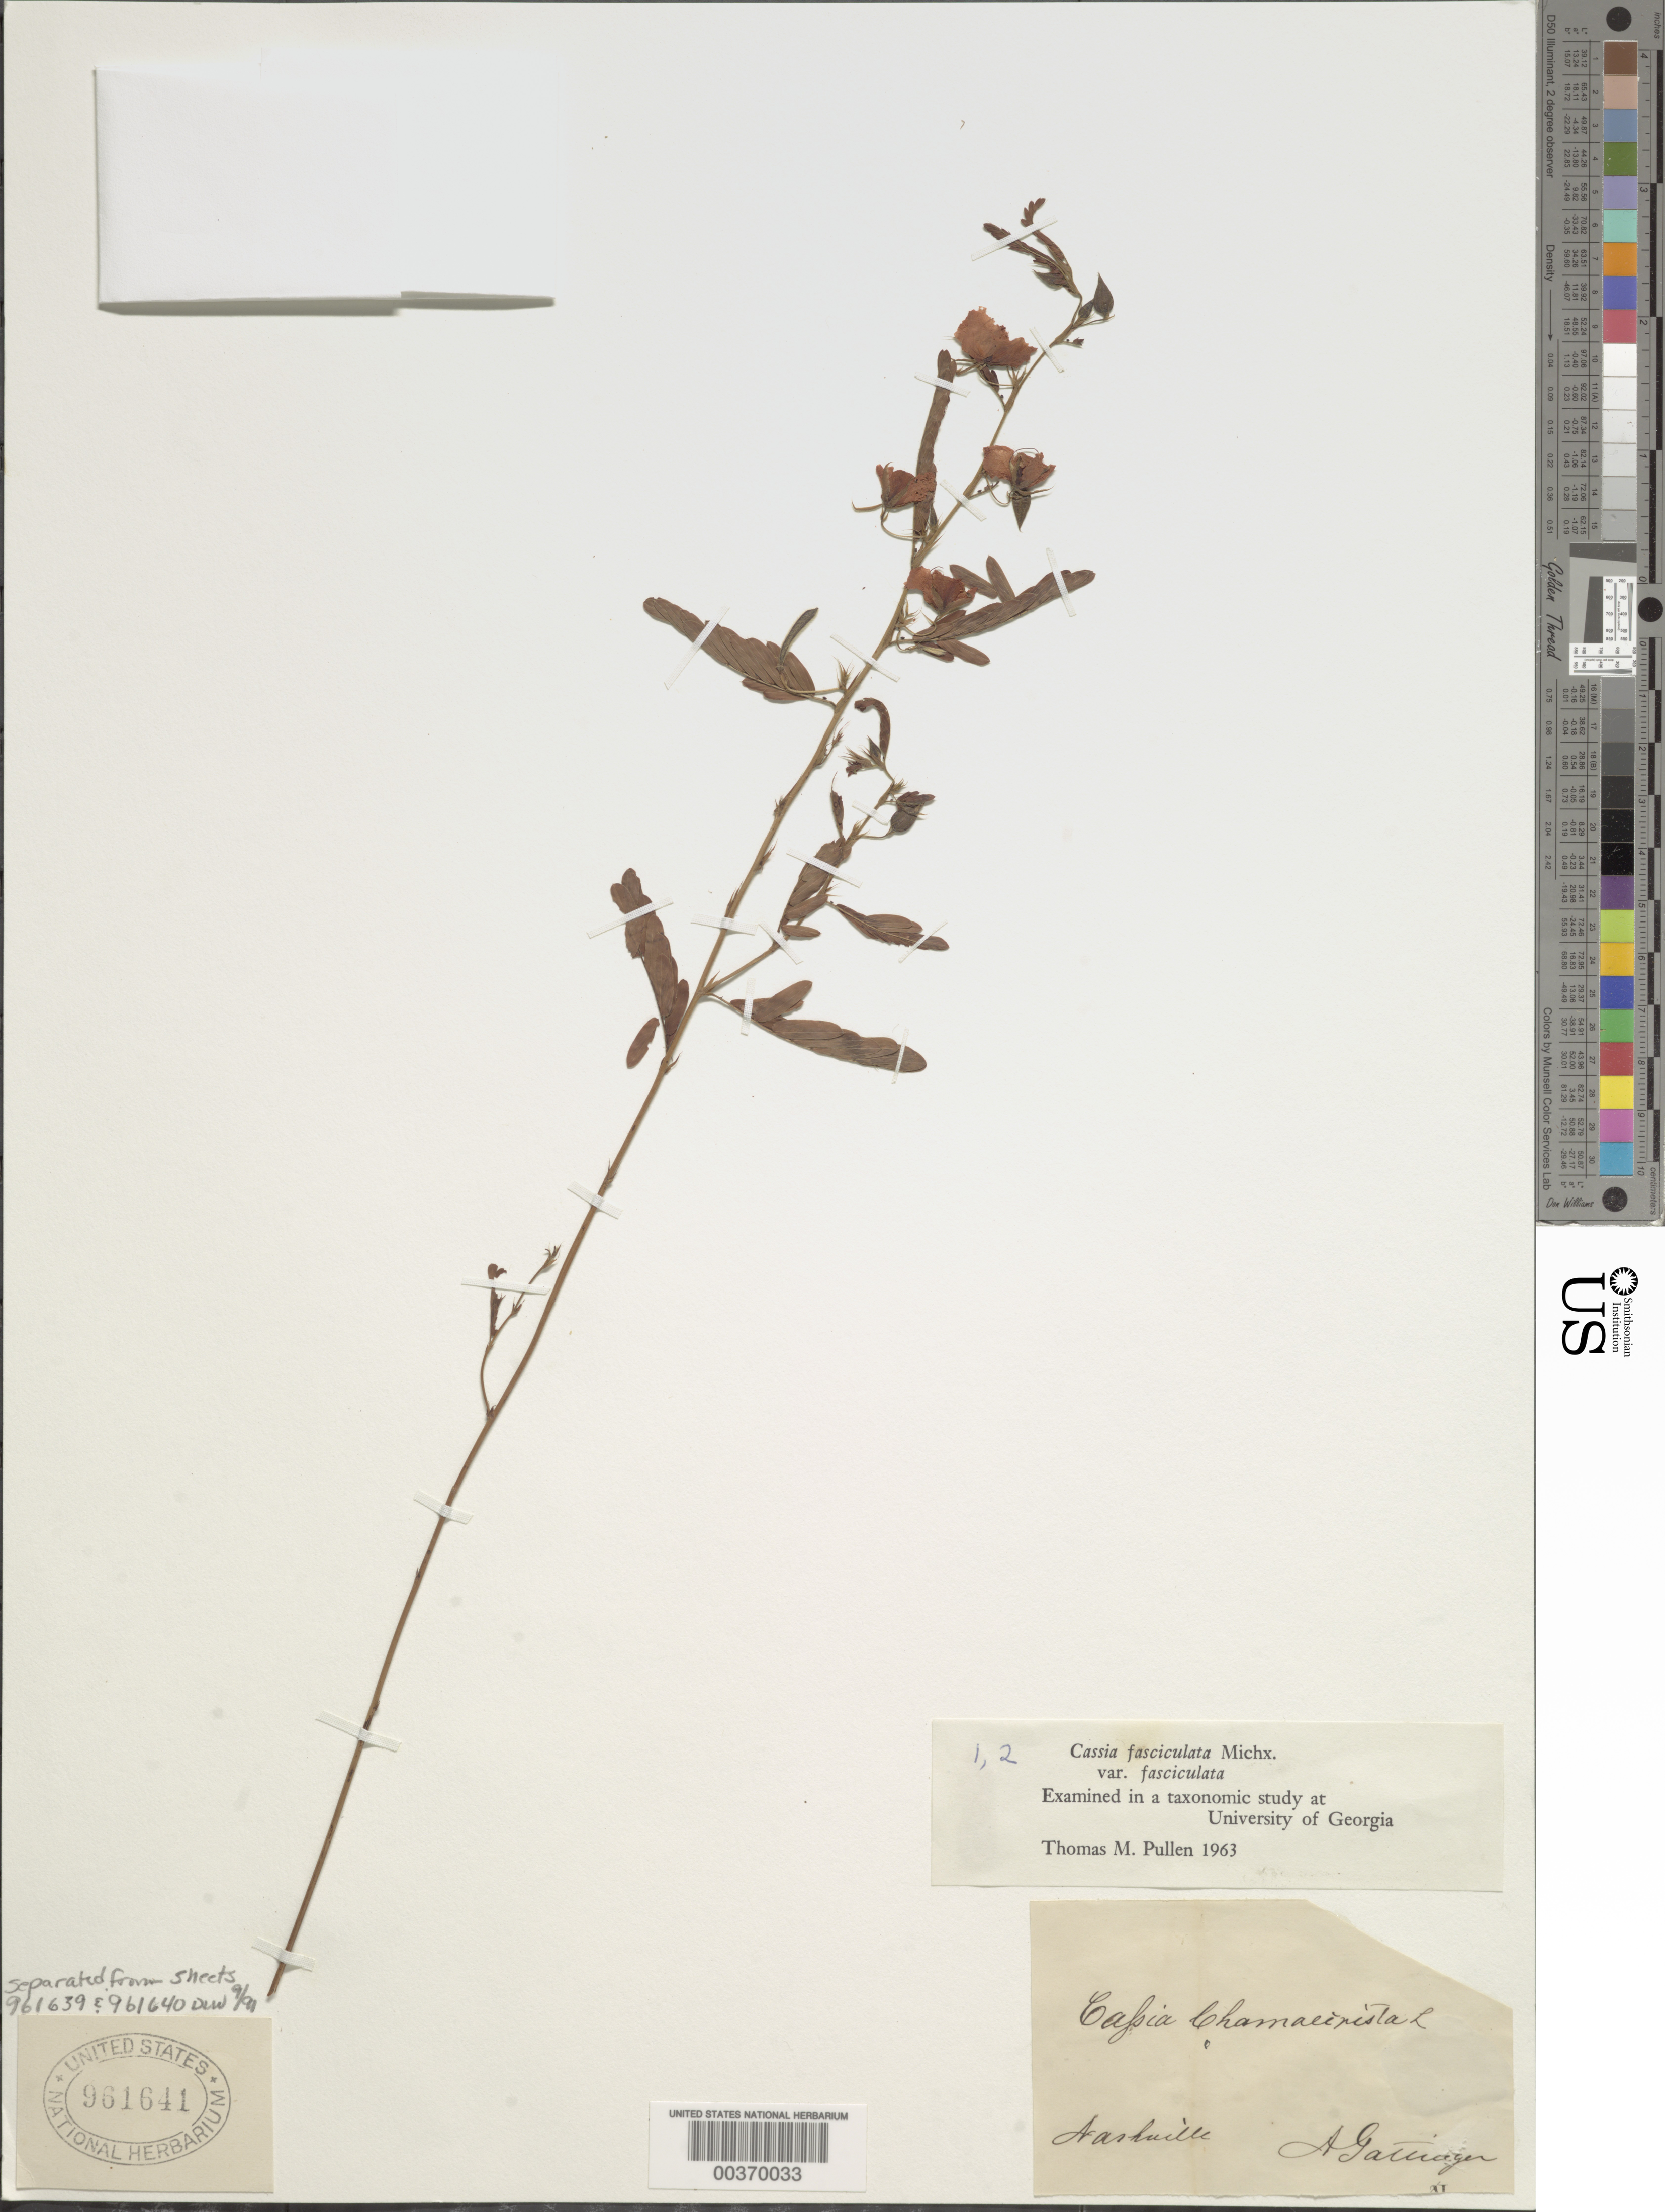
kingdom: Plantae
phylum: Tracheophyta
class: Magnoliopsida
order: Fabales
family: Fabaceae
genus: Chamaecrista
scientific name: Chamaecrista fasciculata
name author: (Michx.) Greene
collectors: A. Gattinger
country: United States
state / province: Tennessee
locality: Nashville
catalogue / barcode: US 961641